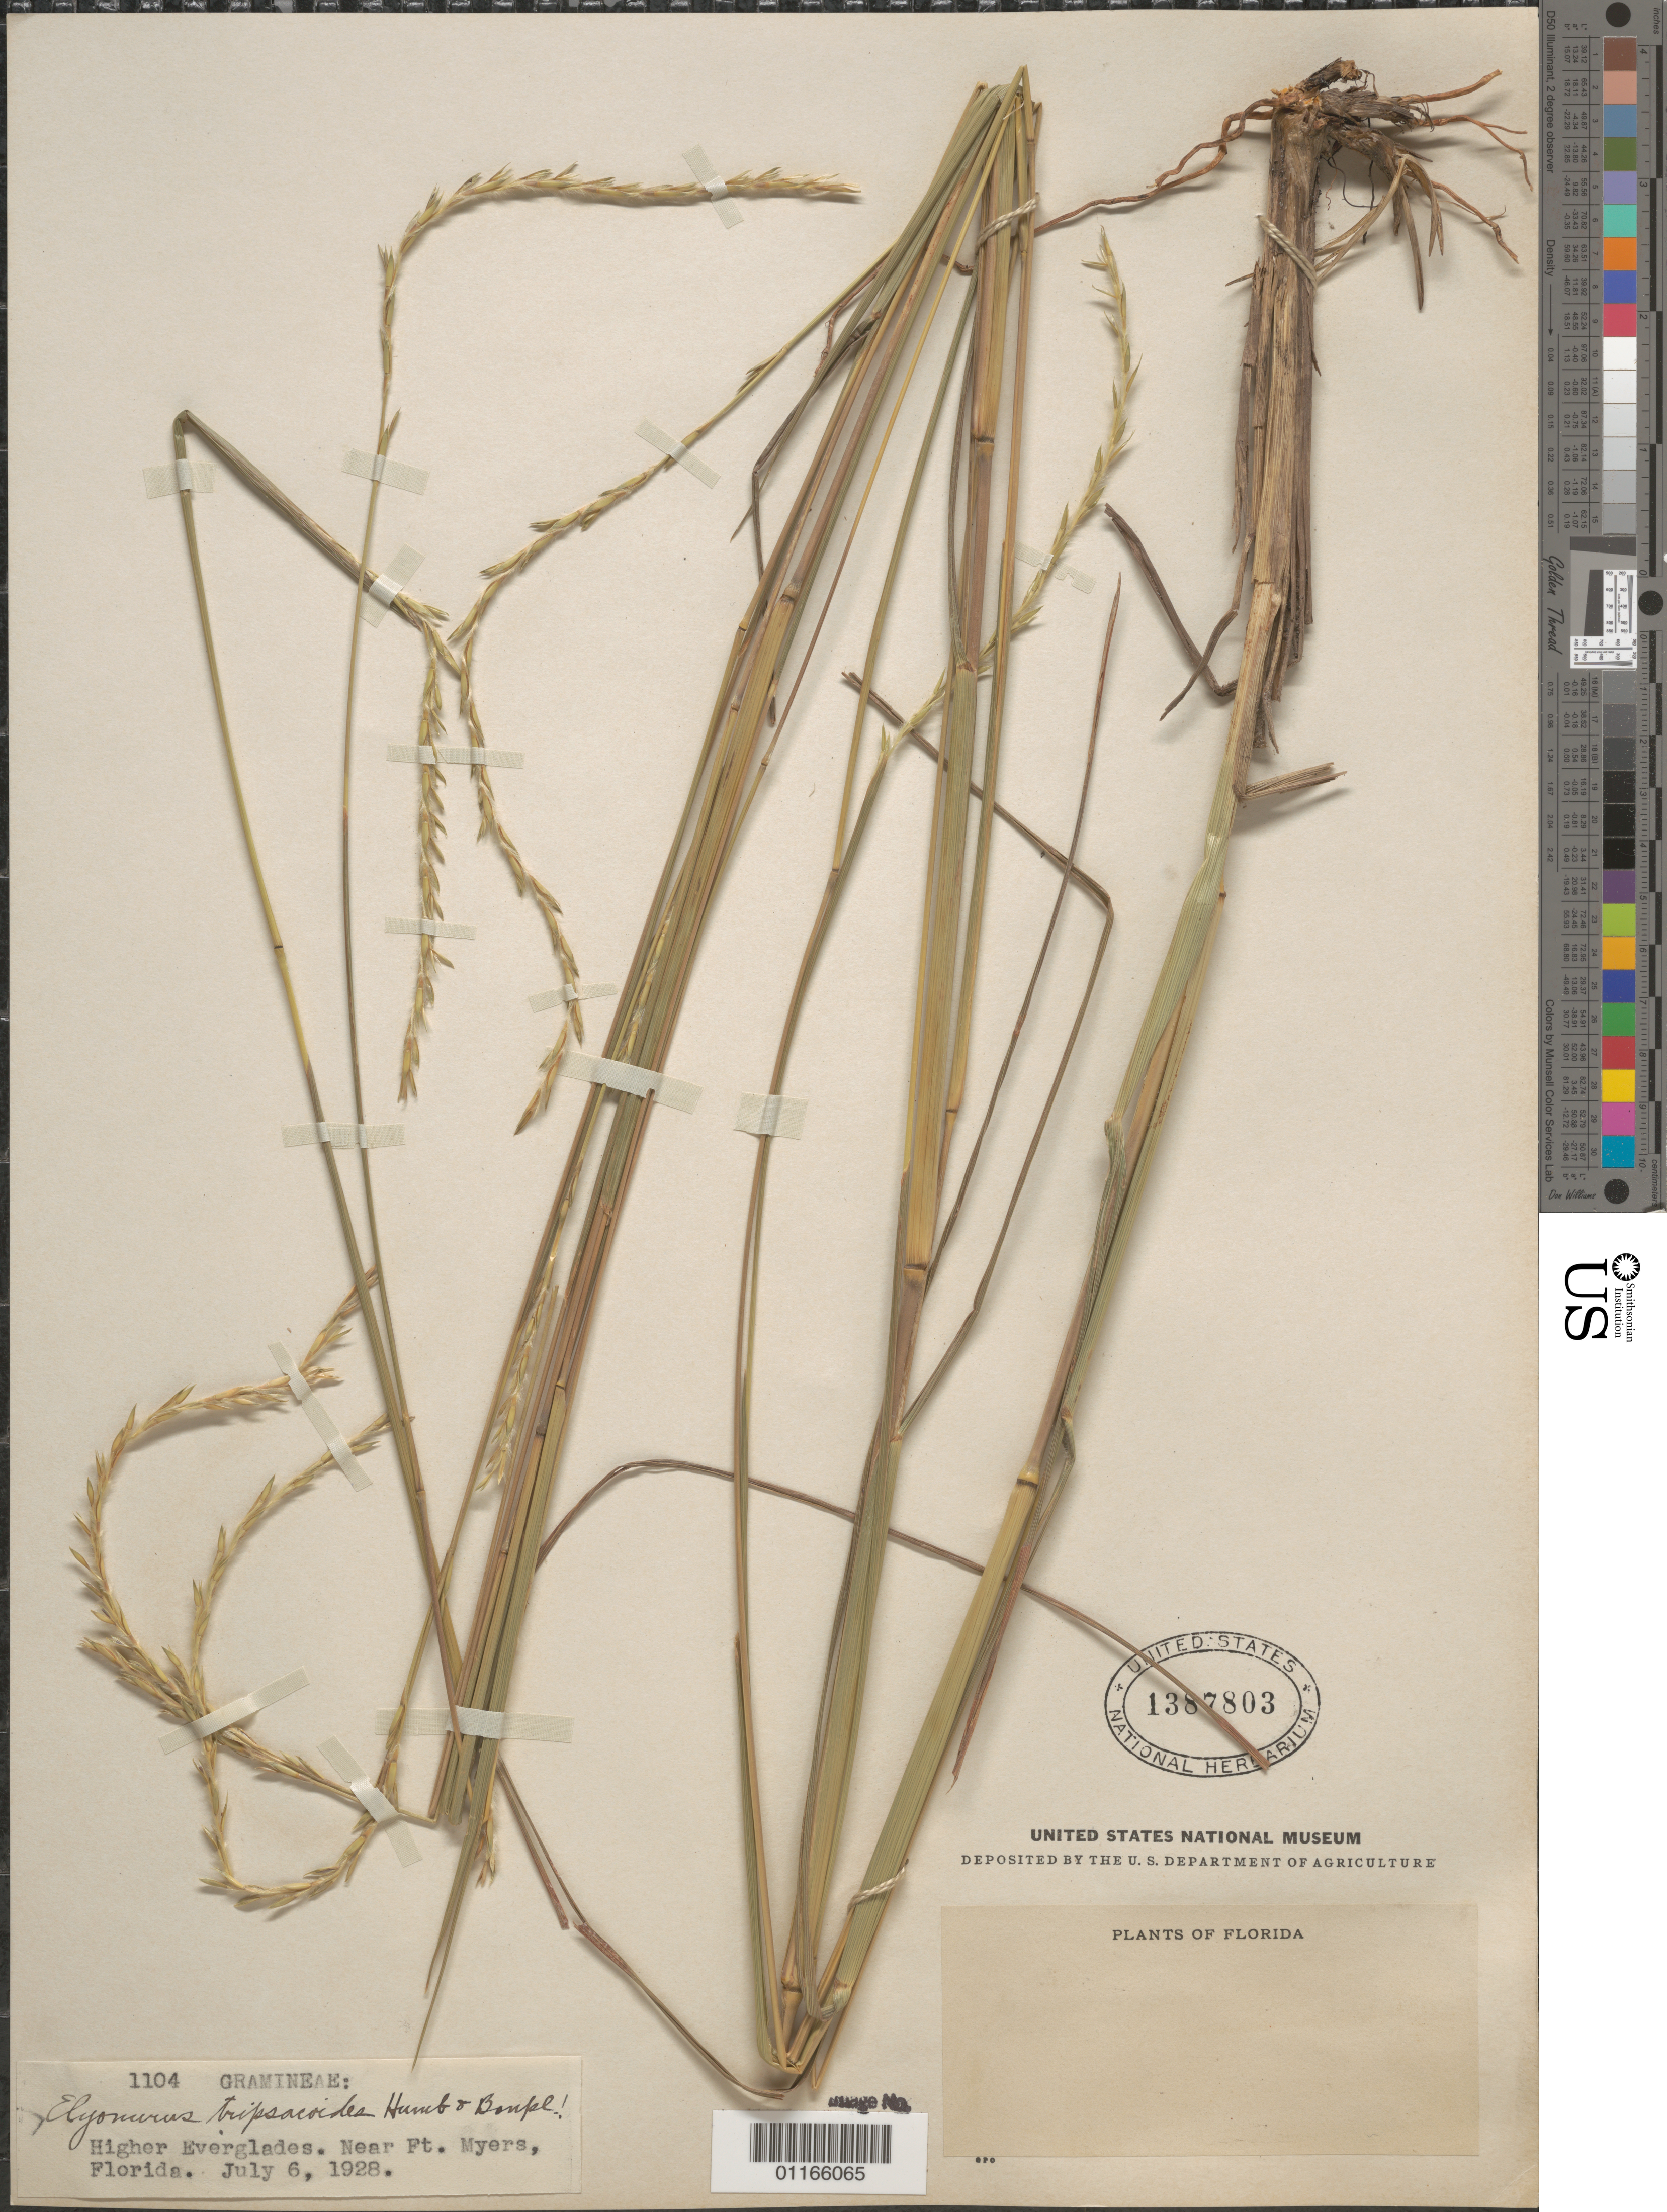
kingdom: Plantae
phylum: Tracheophyta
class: Liliopsida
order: Poales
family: Poaceae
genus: Elionurus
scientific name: Elionurus tripsacoides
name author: Humb. & Bonpl. ex Willd.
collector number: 1104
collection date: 1928-07-06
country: United States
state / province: Florida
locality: Higher Everglades. Near Ft. Myers.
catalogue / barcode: US 1387803